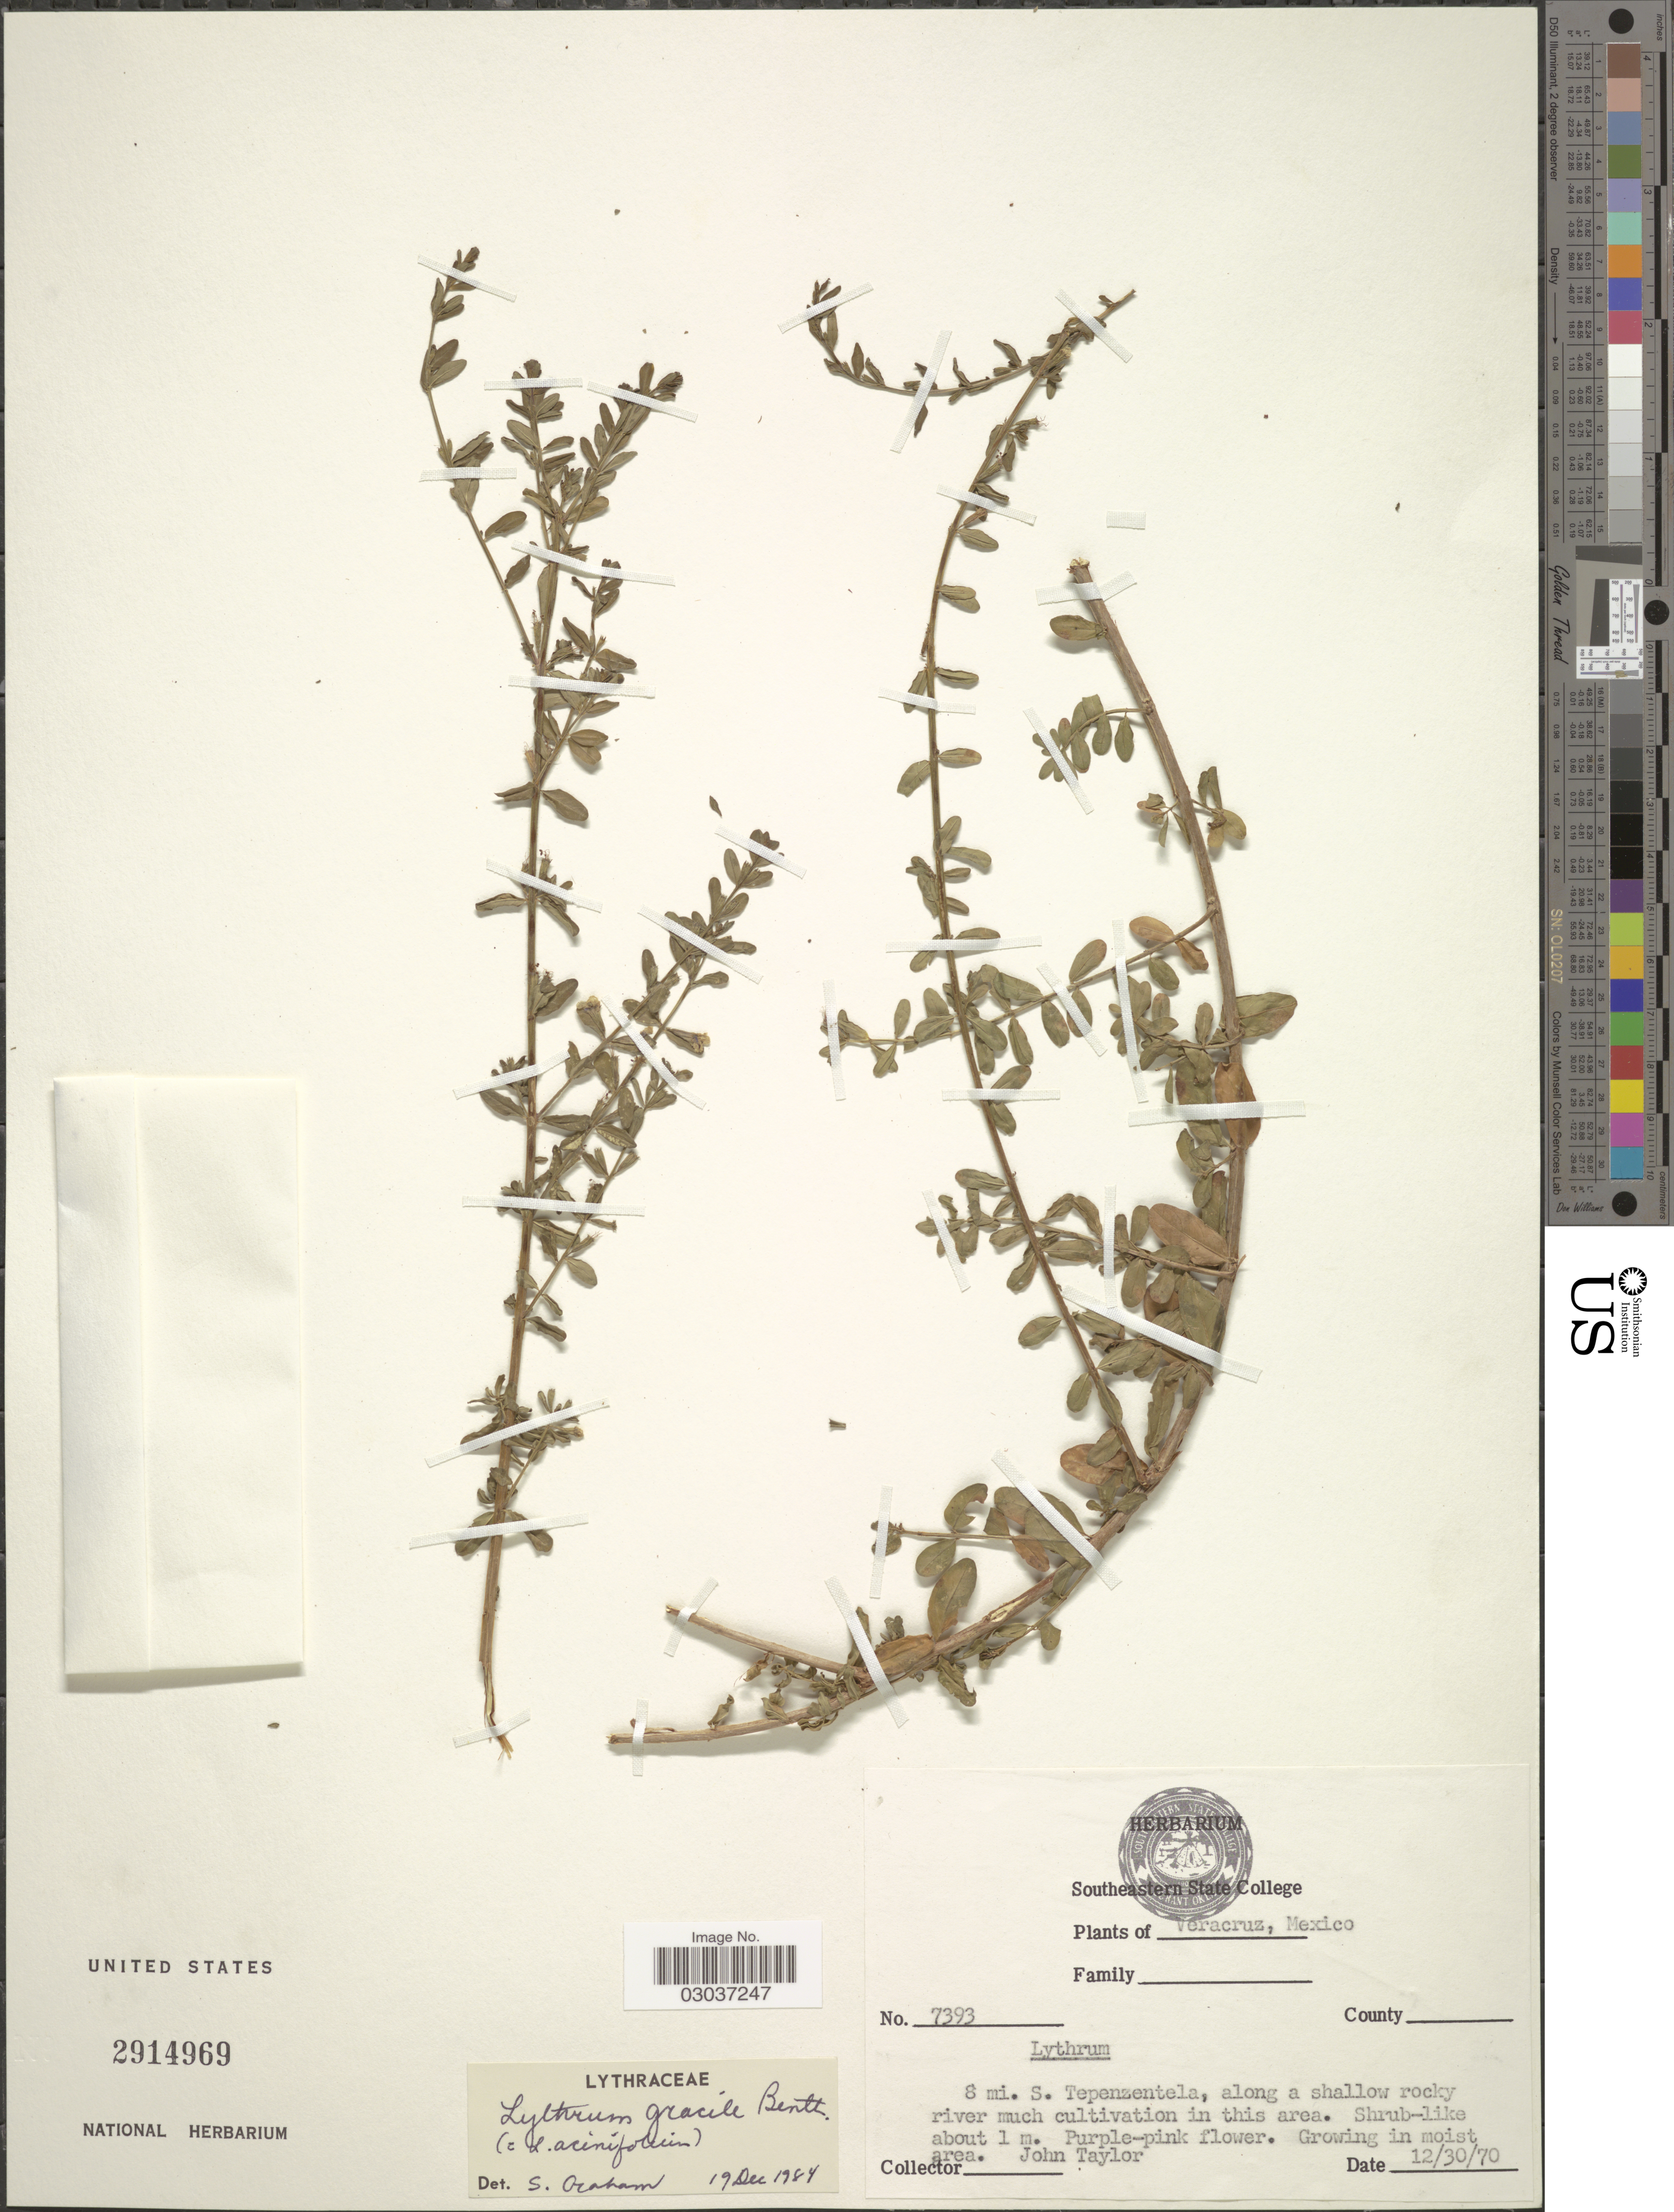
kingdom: Plantae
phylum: Tracheophyta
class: Magnoliopsida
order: Myrtales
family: Lythraceae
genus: Lythrum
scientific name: Lythrum gracile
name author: Benth.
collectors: J. Taylor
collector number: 7393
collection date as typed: Transcribed d/m/y: 30/12/70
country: Mexico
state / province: Veracruz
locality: Veracruz, 8 mi. S. Tepenzentela, along a shallow rocky river much cultivation in this area.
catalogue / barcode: US 2914969